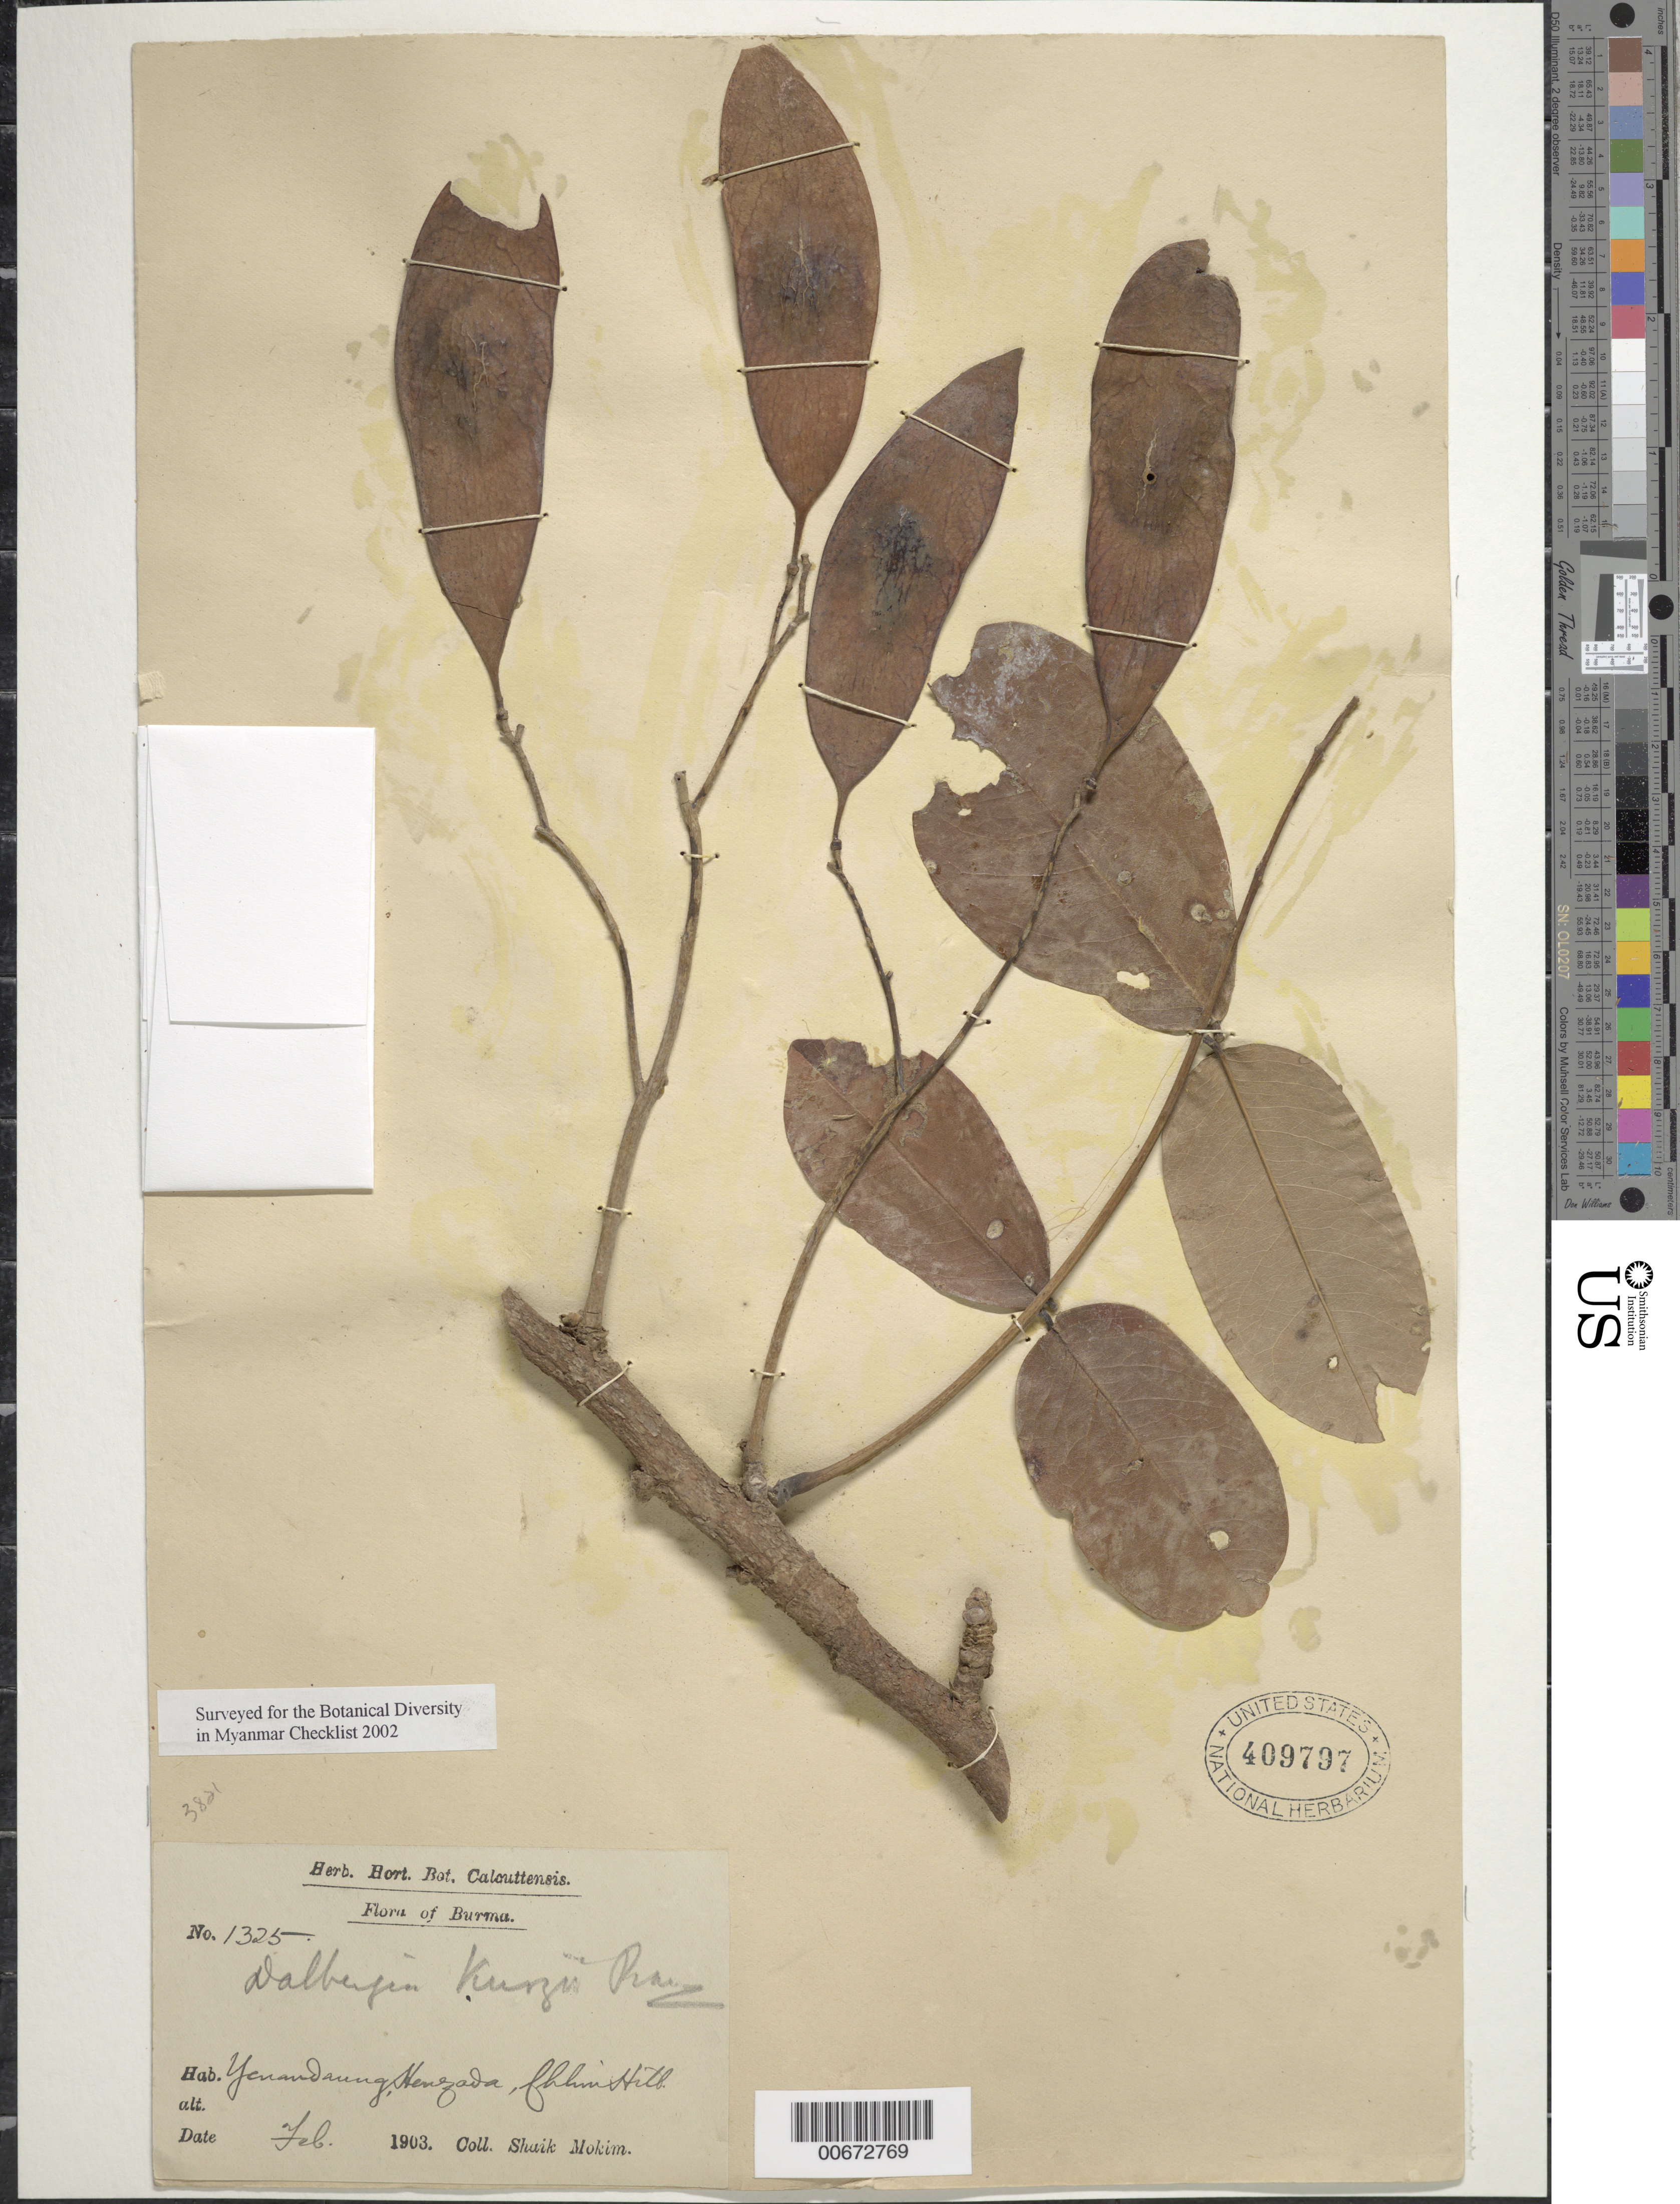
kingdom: Plantae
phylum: Tracheophyta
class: Magnoliopsida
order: Fabales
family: Fabaceae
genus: Dalbergia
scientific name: Dalbergia kurzii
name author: Prain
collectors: S. Mokim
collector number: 1325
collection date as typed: Feb 1903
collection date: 1903-02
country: Myanmar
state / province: Chin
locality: Yenandaung, Henzada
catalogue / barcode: US 409797